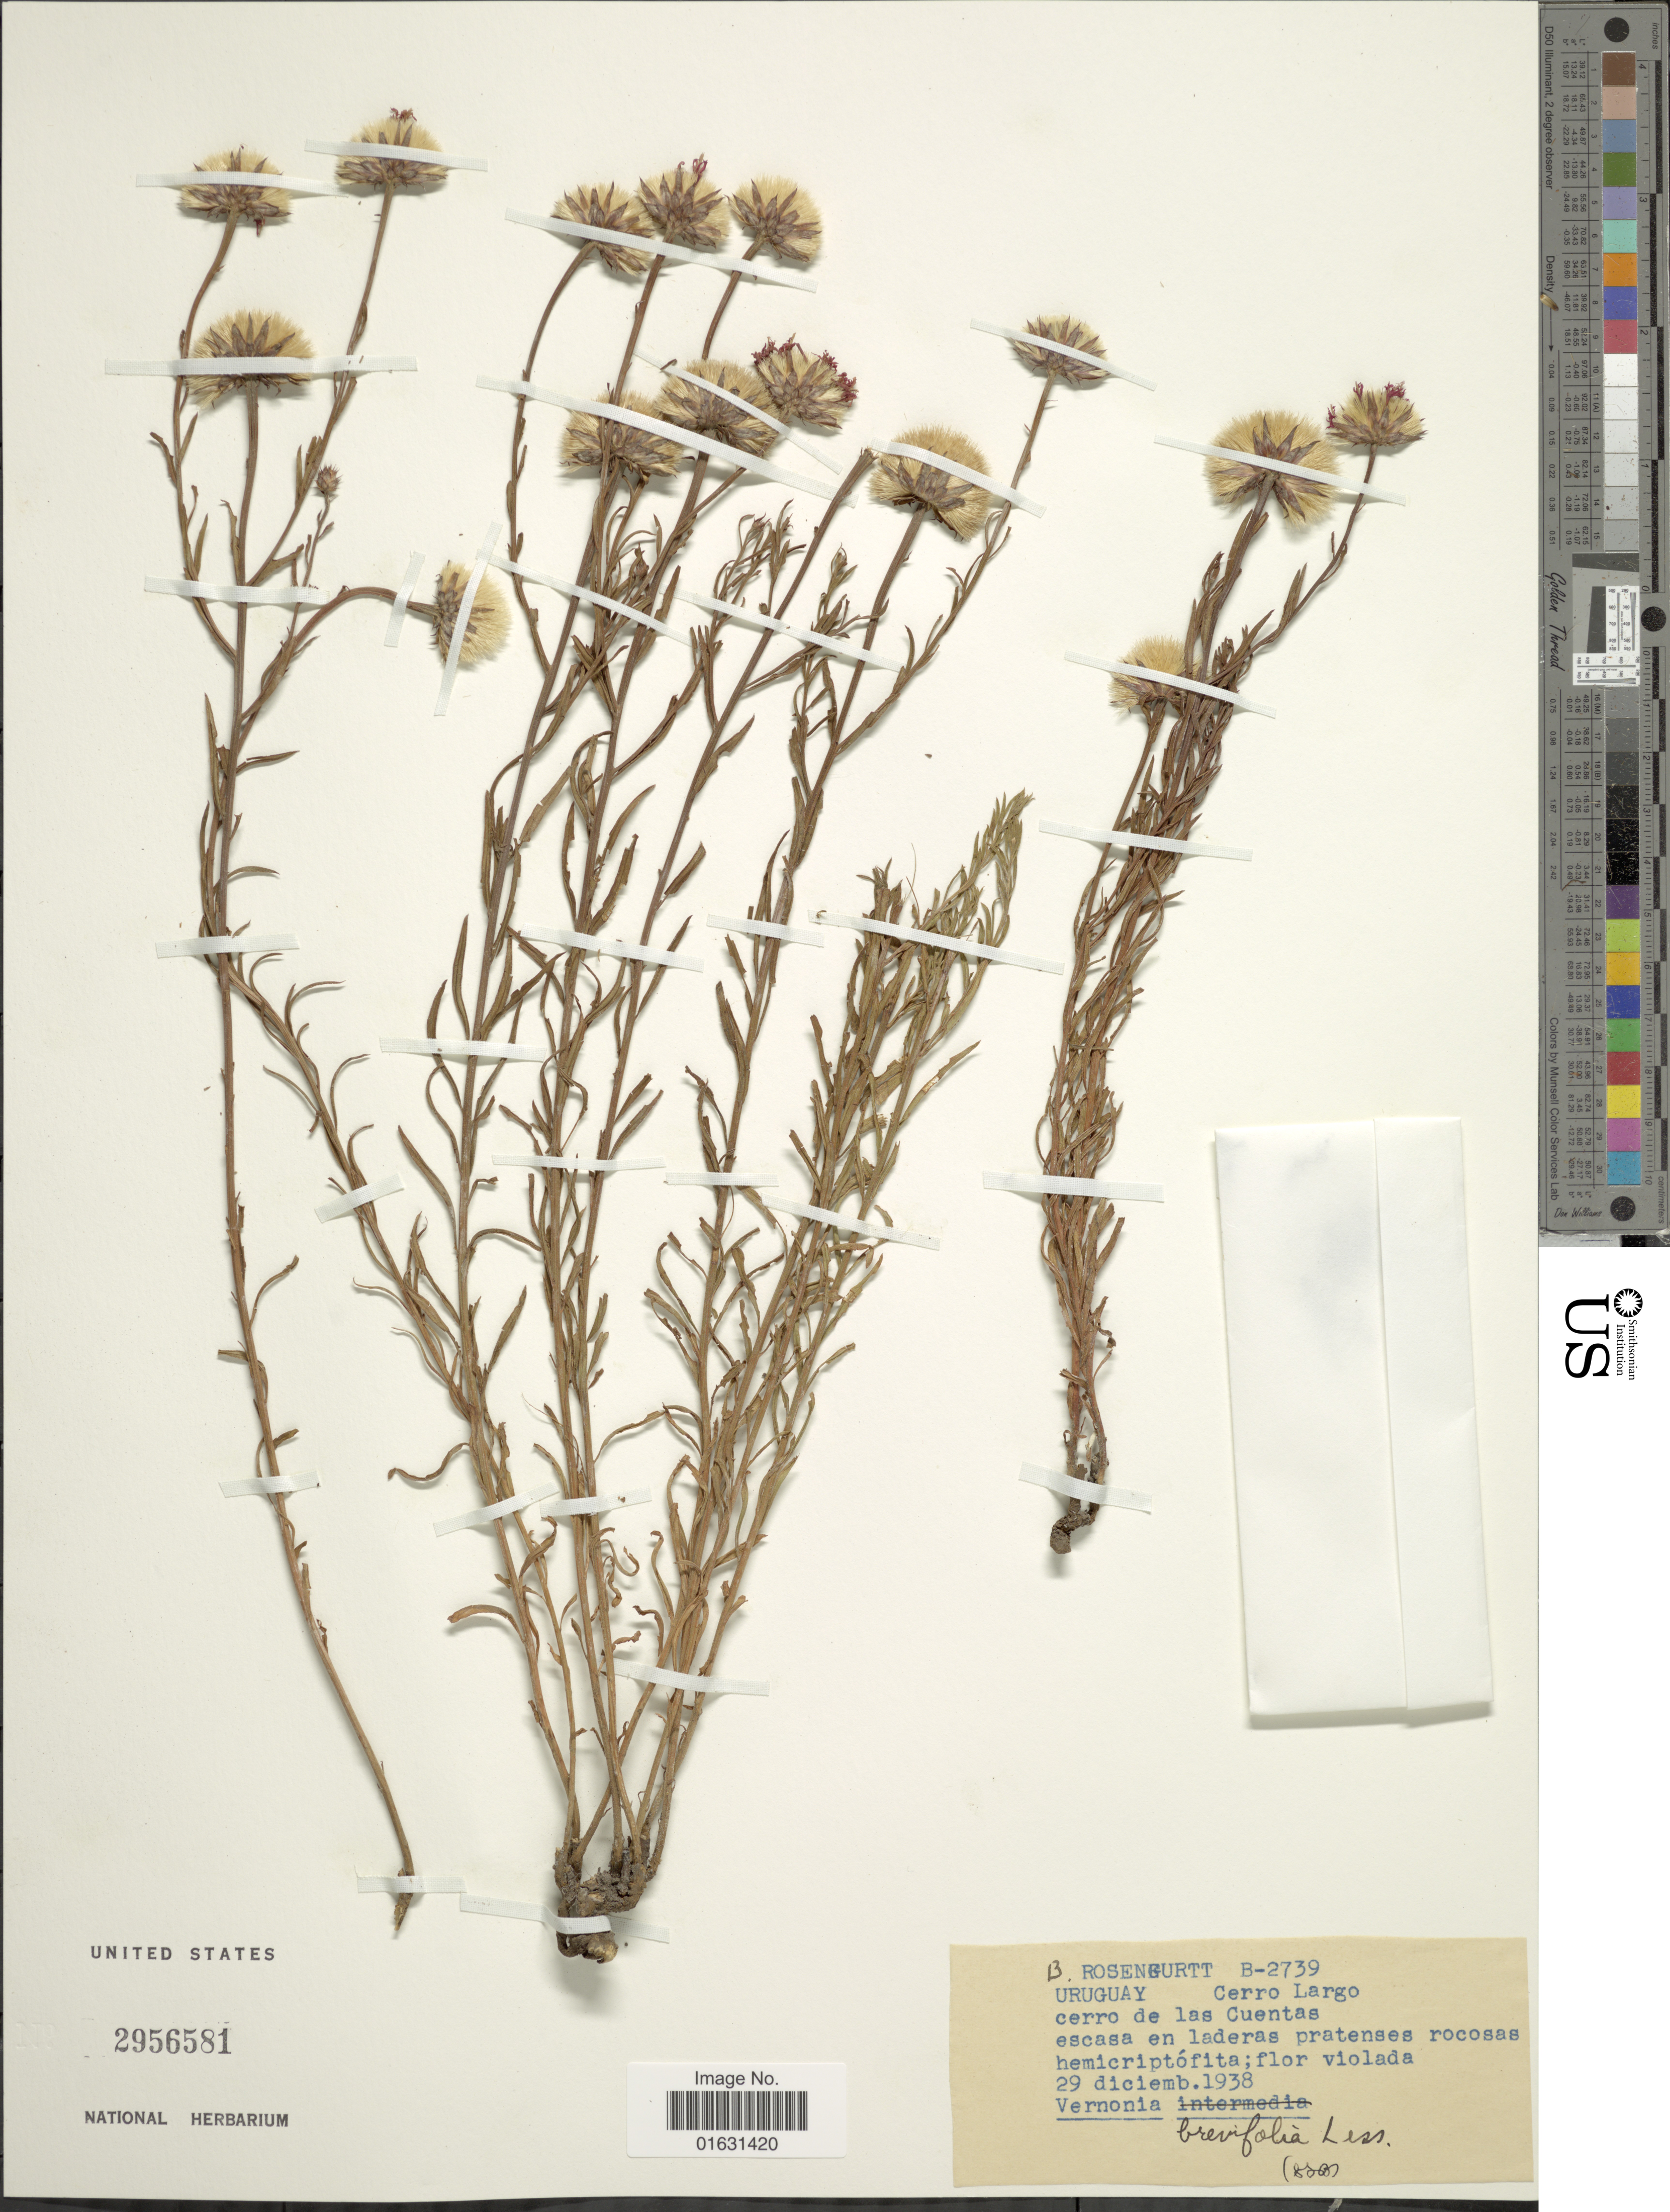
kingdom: Plantae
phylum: Tracheophyta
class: Magnoliopsida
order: Asterales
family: Asteraceae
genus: Lessingianthus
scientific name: Lessingianthus brevifolius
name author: (Less.) H. Rob.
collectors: B. Rosengurtt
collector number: B-2739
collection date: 1938-12-29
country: Uruguay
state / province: Cerro Largo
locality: Cerro de las Cuentas, Escasa en laderas pratenses rocosas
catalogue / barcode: US 2956581